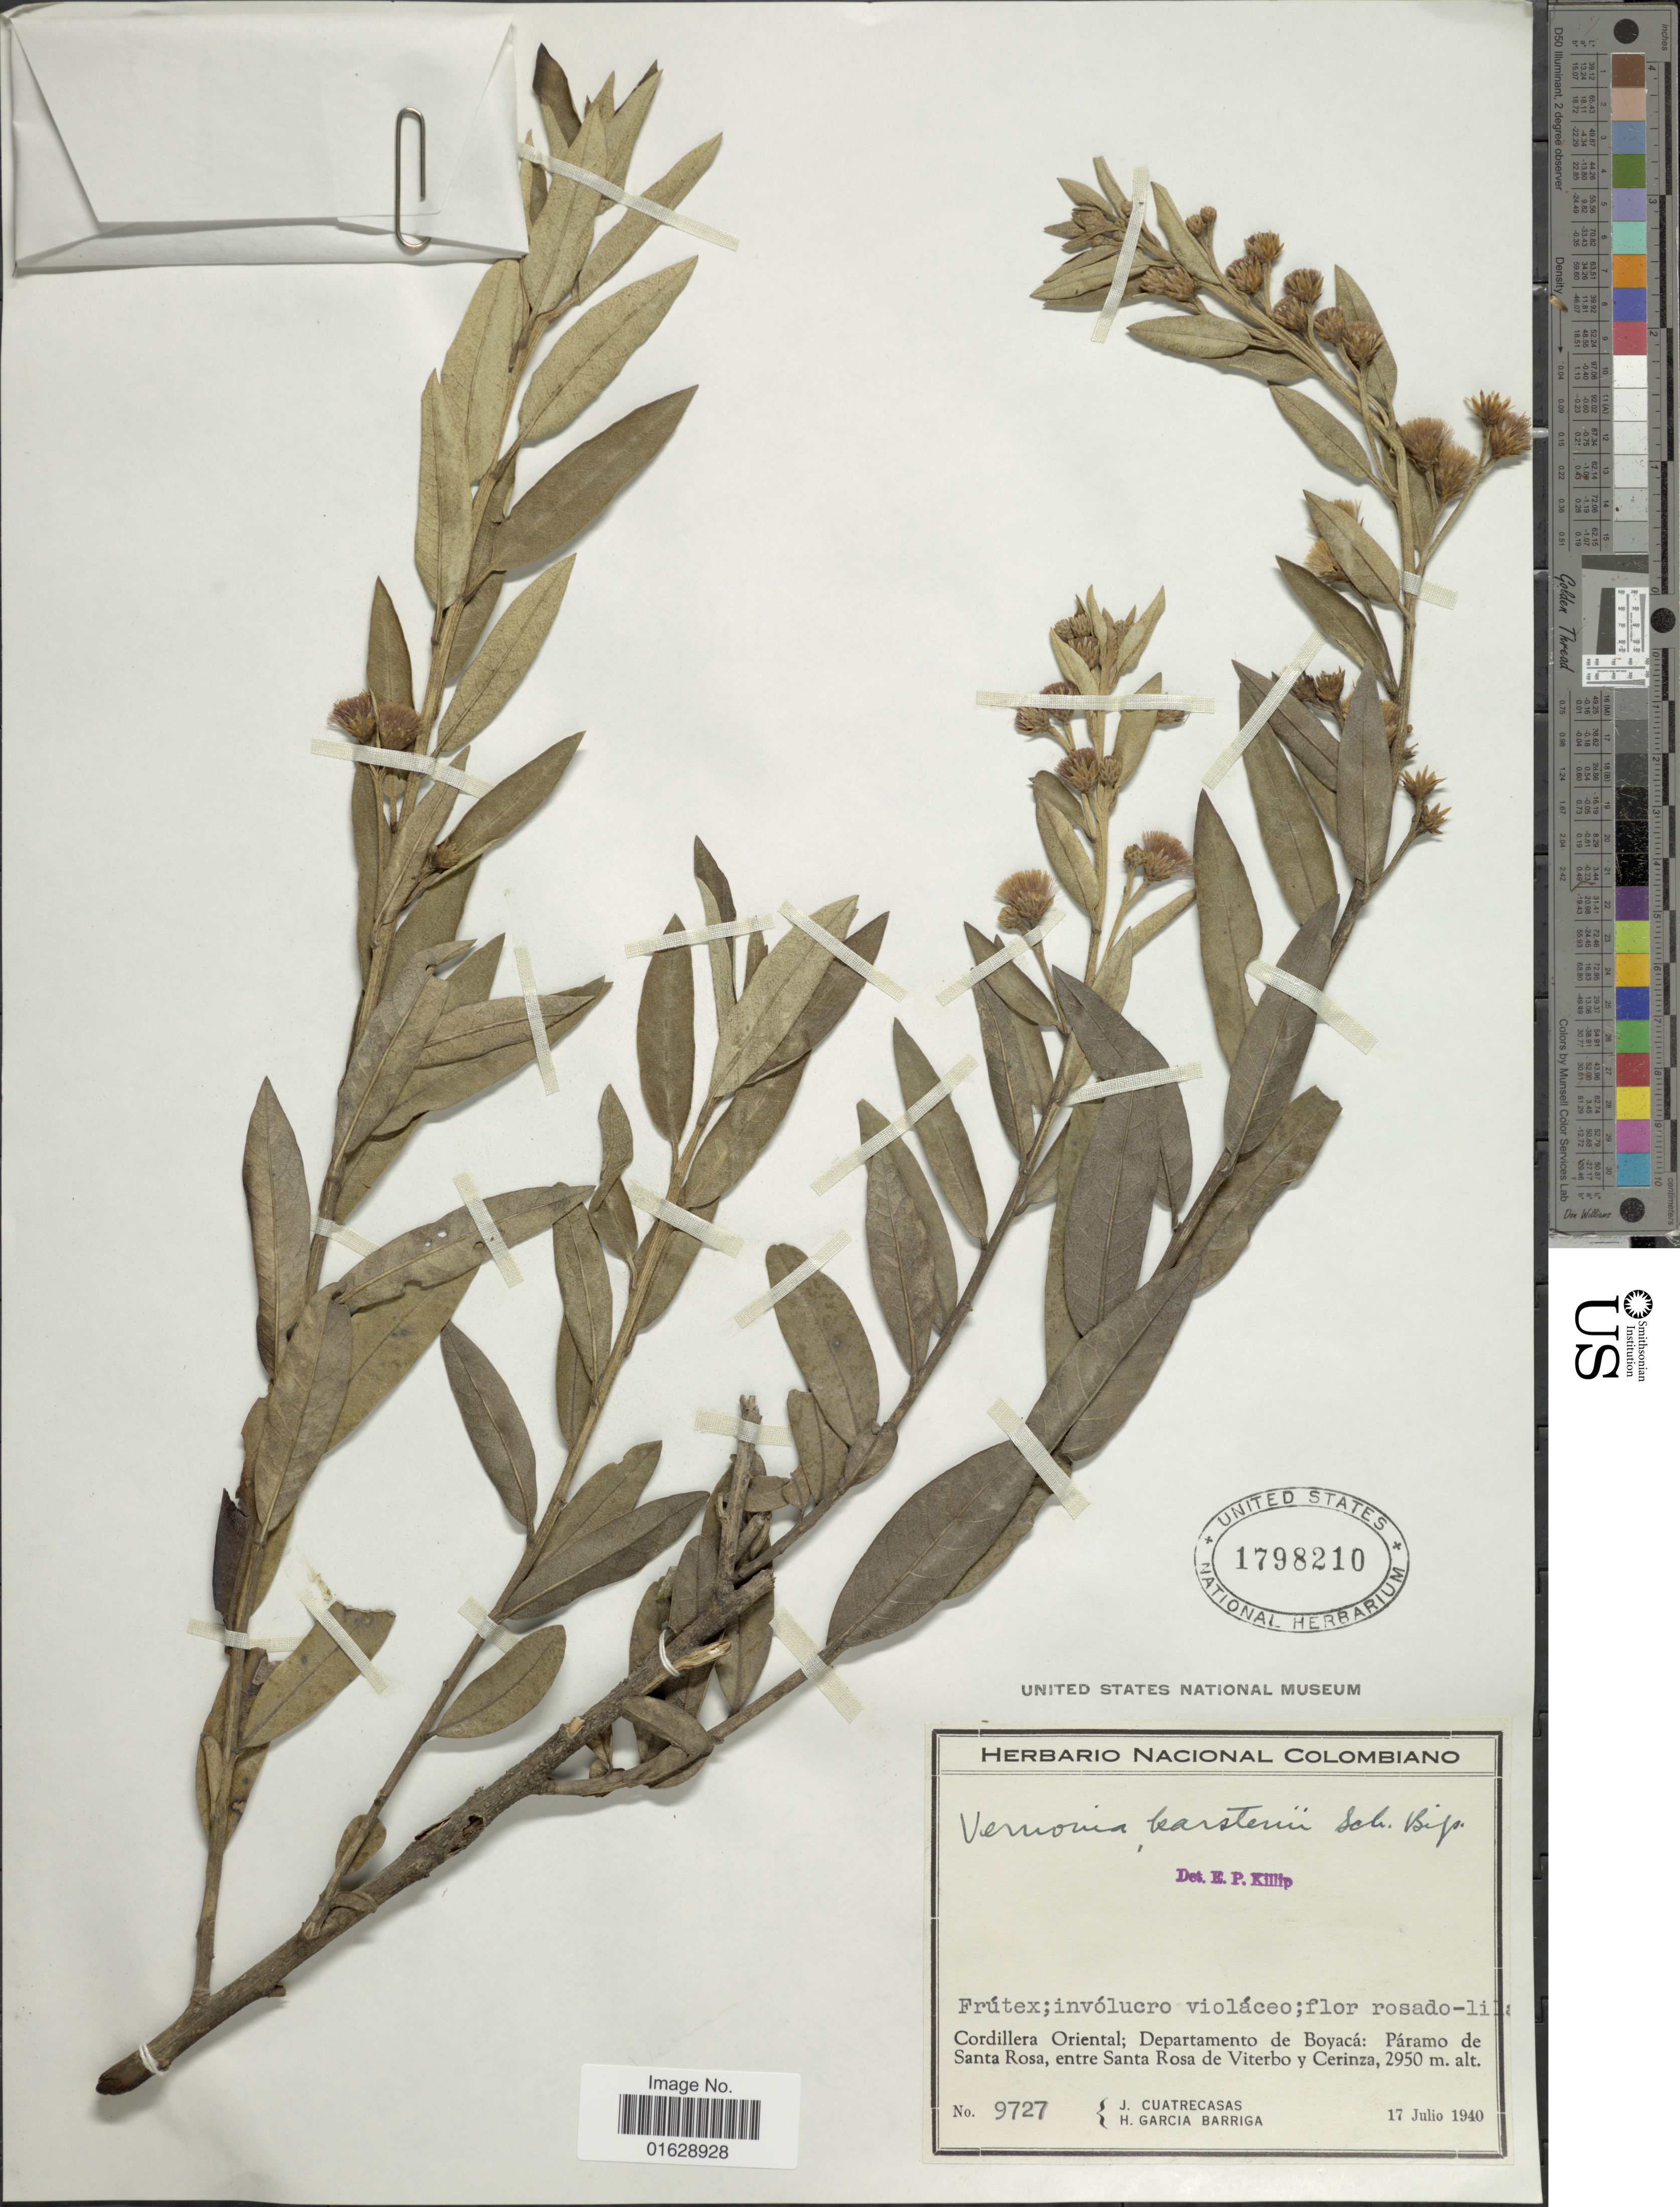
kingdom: Plantae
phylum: Tracheophyta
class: Magnoliopsida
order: Asterales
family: Asteraceae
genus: Lepidaploa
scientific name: Lepidaploa karstenii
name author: (Sch. Bip.) H. Rob.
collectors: J. Cuatrecasas & H. García Barriga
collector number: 9727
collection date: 1940-07-17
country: Colombia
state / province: Boyacá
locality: Cordillera Oriental; Departamento de Boyaca: Paramo de Santa Rosa, entre Santa Rosa de Viterbo y Cerinza.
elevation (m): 2950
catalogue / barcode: US 1798210